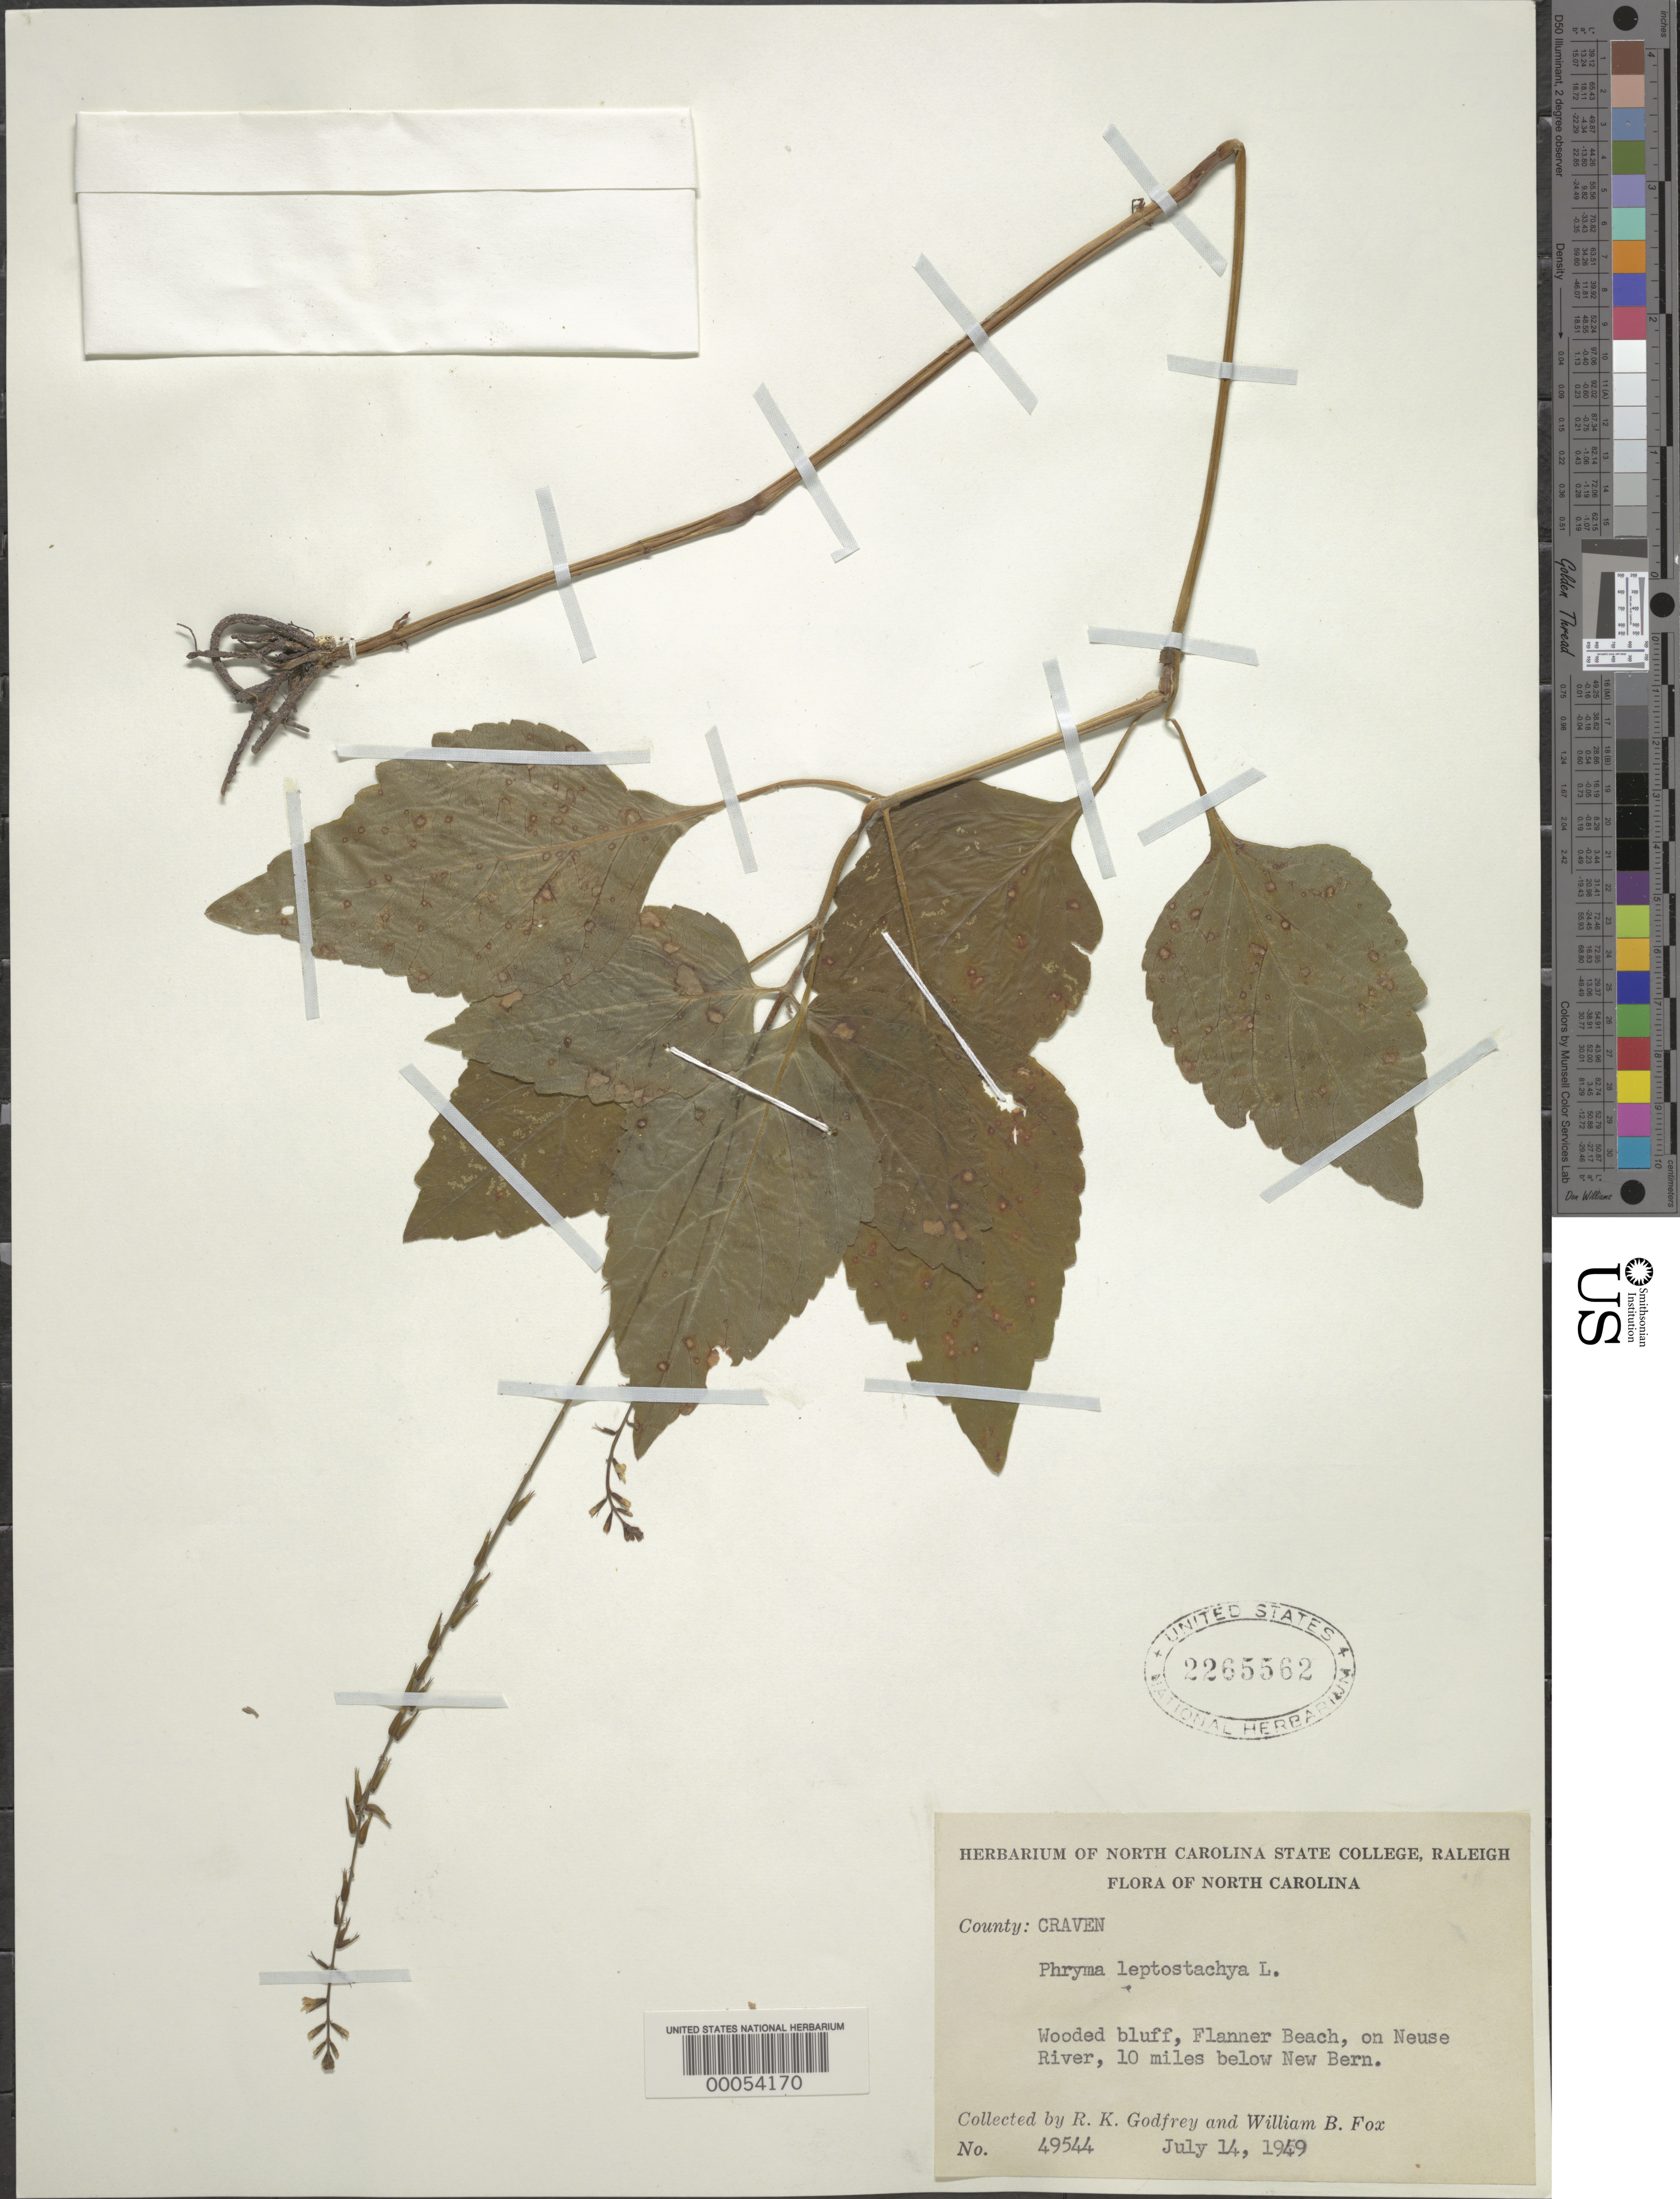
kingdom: Plantae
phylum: Tracheophyta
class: Magnoliopsida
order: Lamiales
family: Phrymaceae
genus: Phryma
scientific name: Phryma leptostachya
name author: L.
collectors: R. K. Godfrey & W. B. Fox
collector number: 49544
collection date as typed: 14 Jul 1949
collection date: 1949-07-14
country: United States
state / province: North Carolina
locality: Wooded bluff, flanner beach, on neuse river, 10 miles below new bern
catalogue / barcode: US 2265562